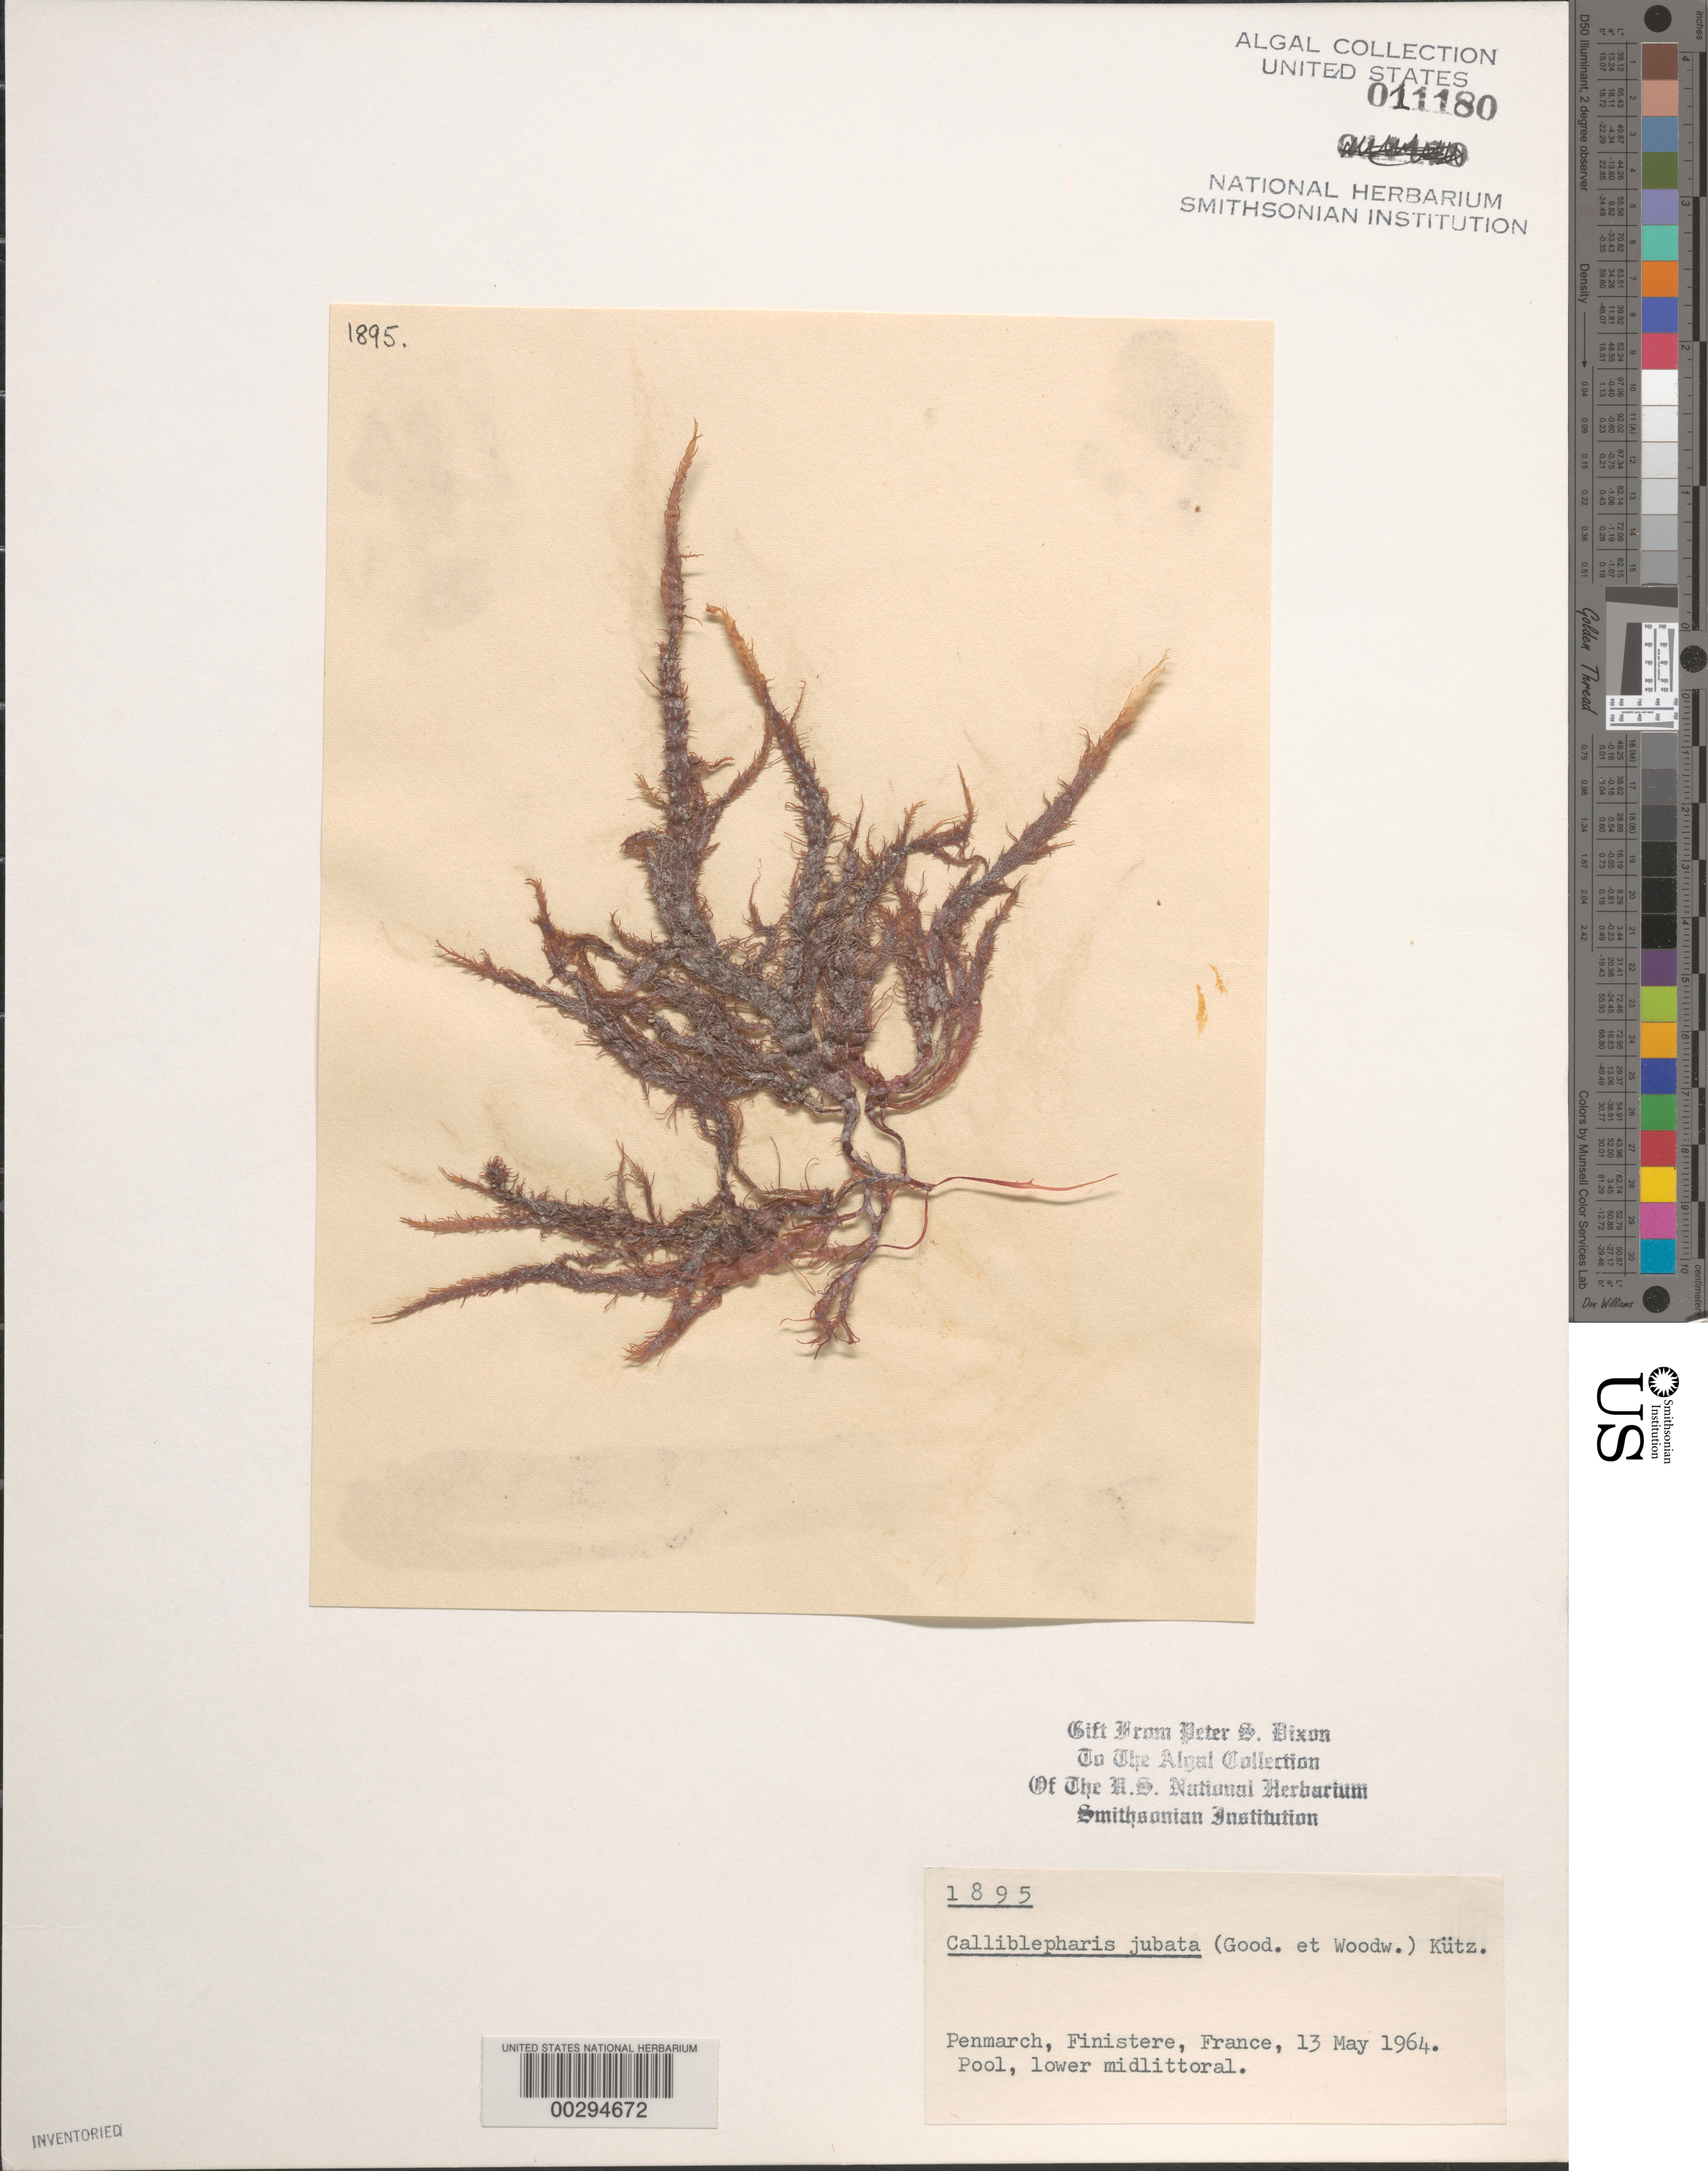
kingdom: Plantae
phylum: Rhodophyta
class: Florideophyceae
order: Gigartinales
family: Cystocloniaceae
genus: Calliblepharis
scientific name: Calliblepharis jubata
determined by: Dixon, P. S.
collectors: P. S. Dixon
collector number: PSD 1895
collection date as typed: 13 May 1964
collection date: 1964-05-13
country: France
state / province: Bretagne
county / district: Finistère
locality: Penmarch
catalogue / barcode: US 11180